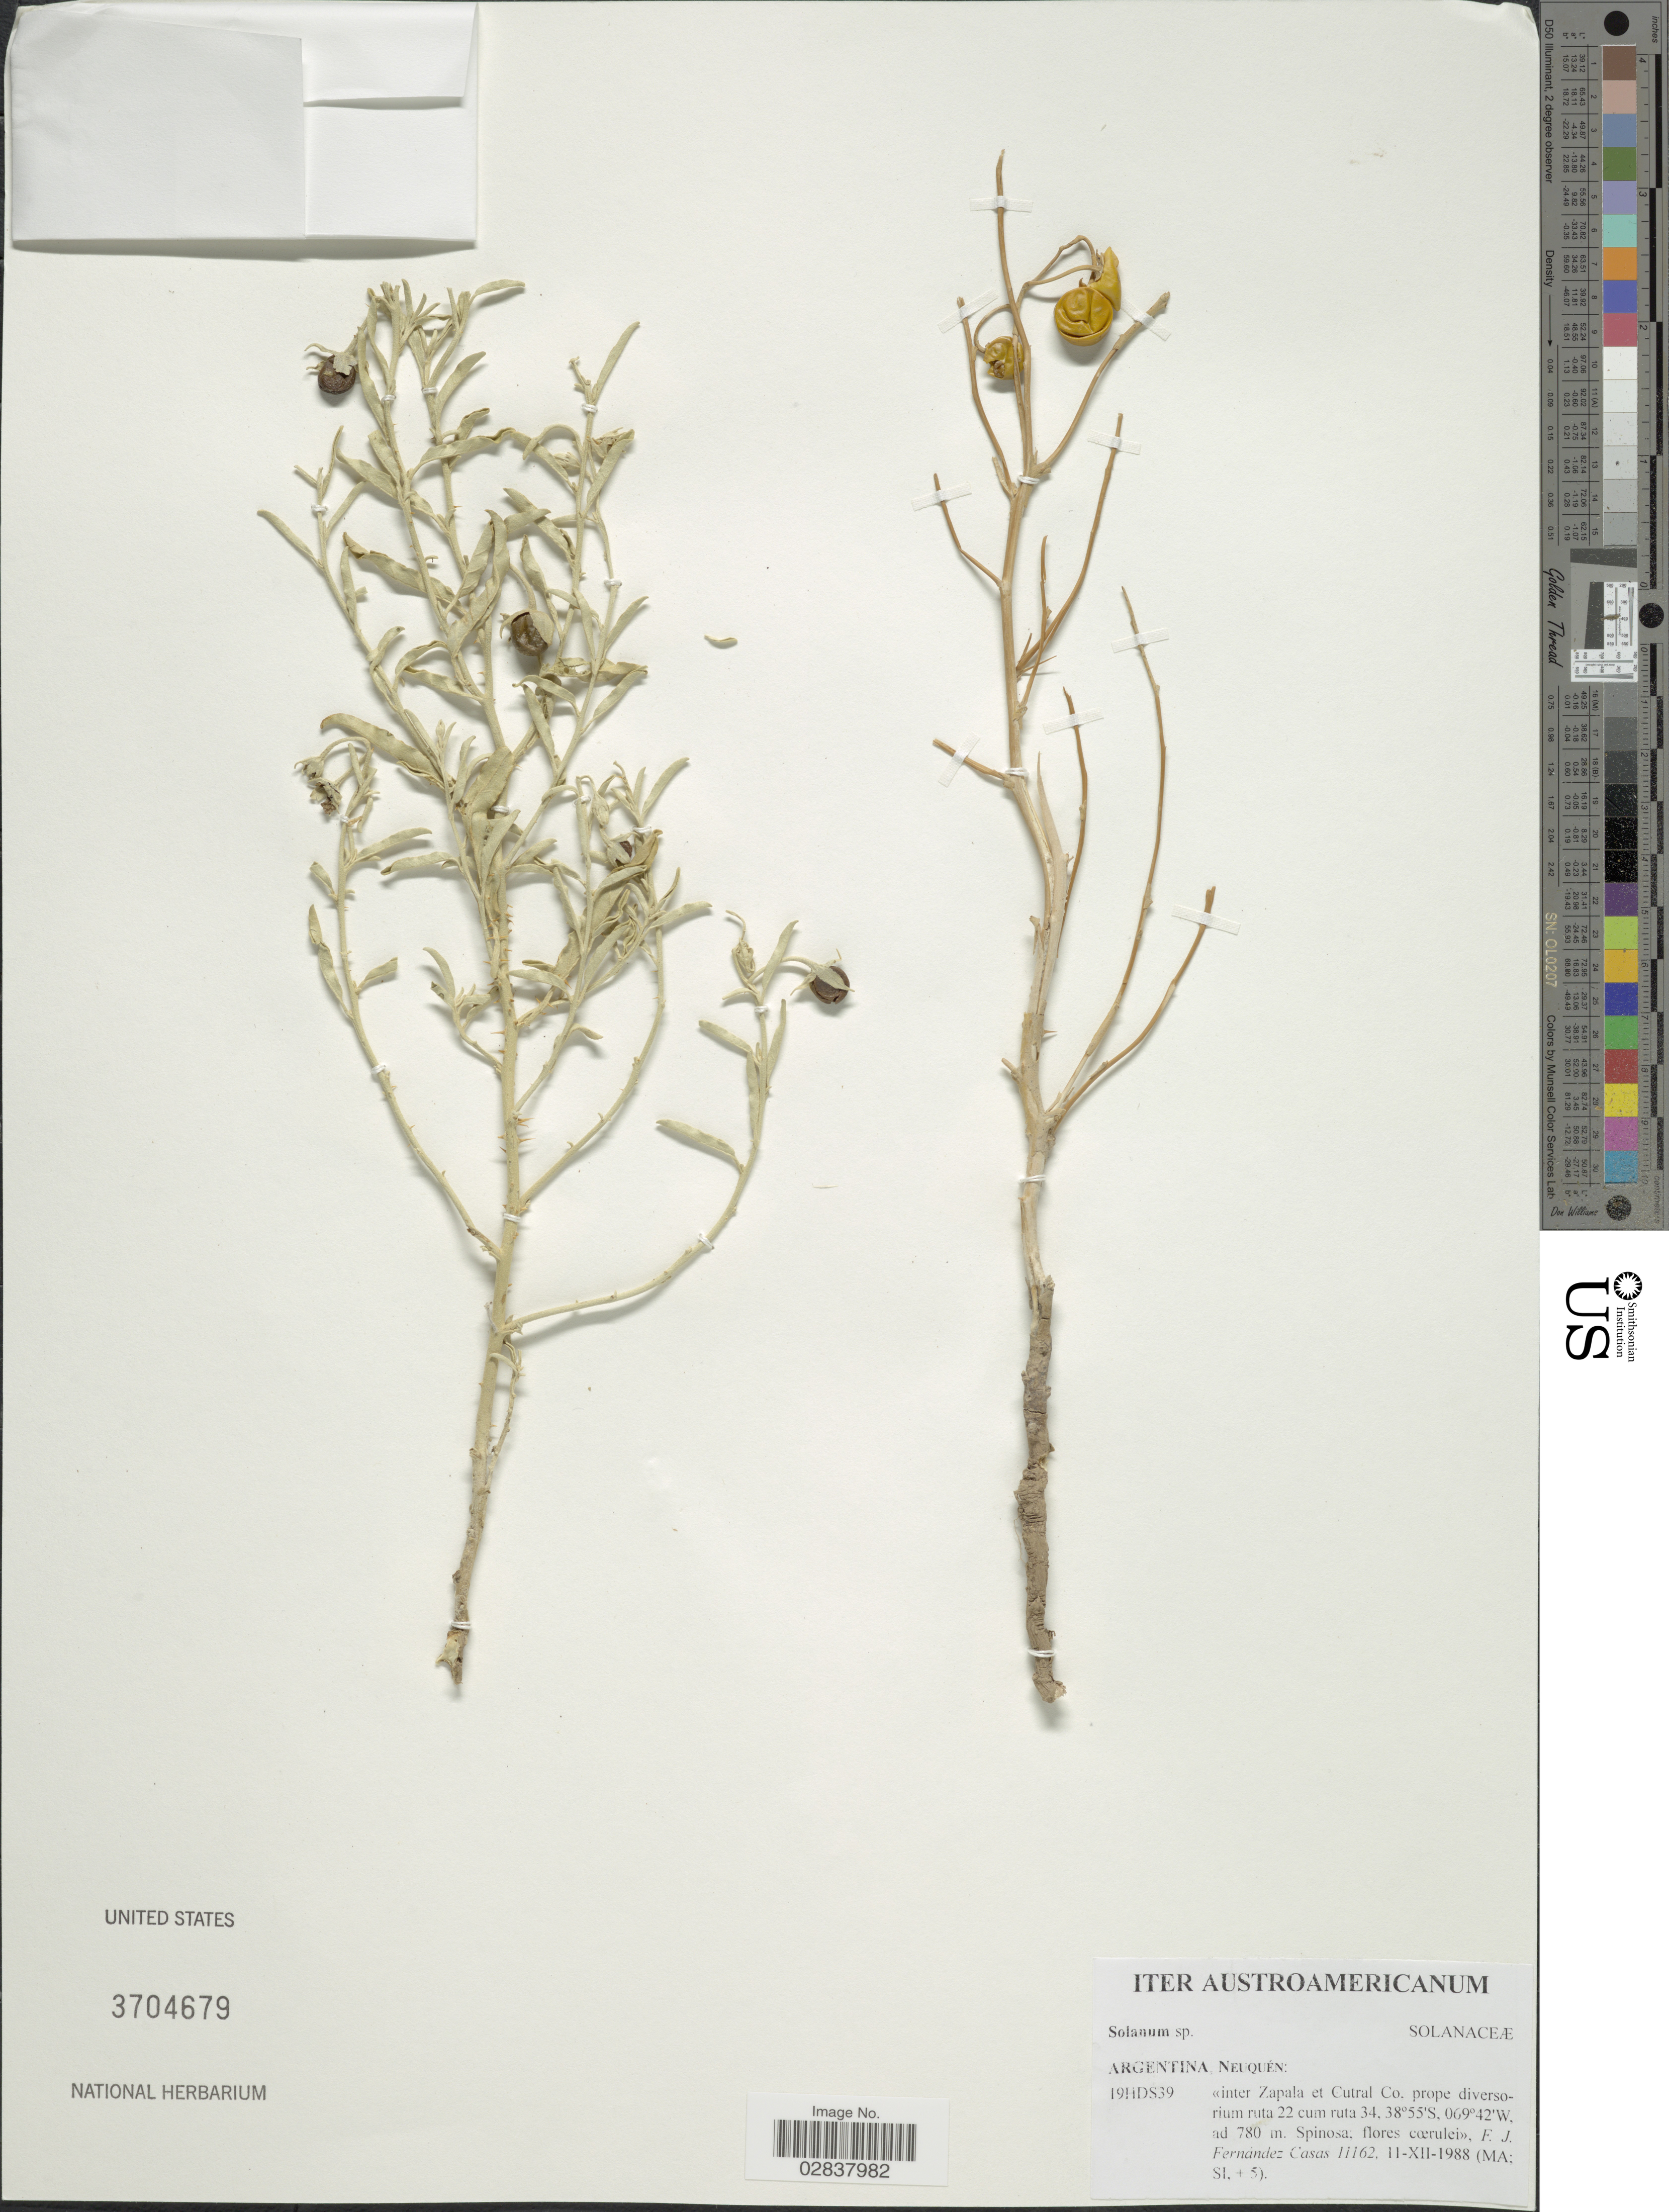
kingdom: Plantae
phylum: Tracheophyta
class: Magnoliopsida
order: Solanales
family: Solanaceae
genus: Solanum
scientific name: Solanum elaeagnifolium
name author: Cav.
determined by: Knapp, S. D.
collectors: F. J. Fernández Casas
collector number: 11162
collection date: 1988-12-11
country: Argentina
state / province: Neuquen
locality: <<inter Zapala et Cutral Co. prope diversorium ruta 22 cum ruta 34.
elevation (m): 780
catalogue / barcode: US 3704679